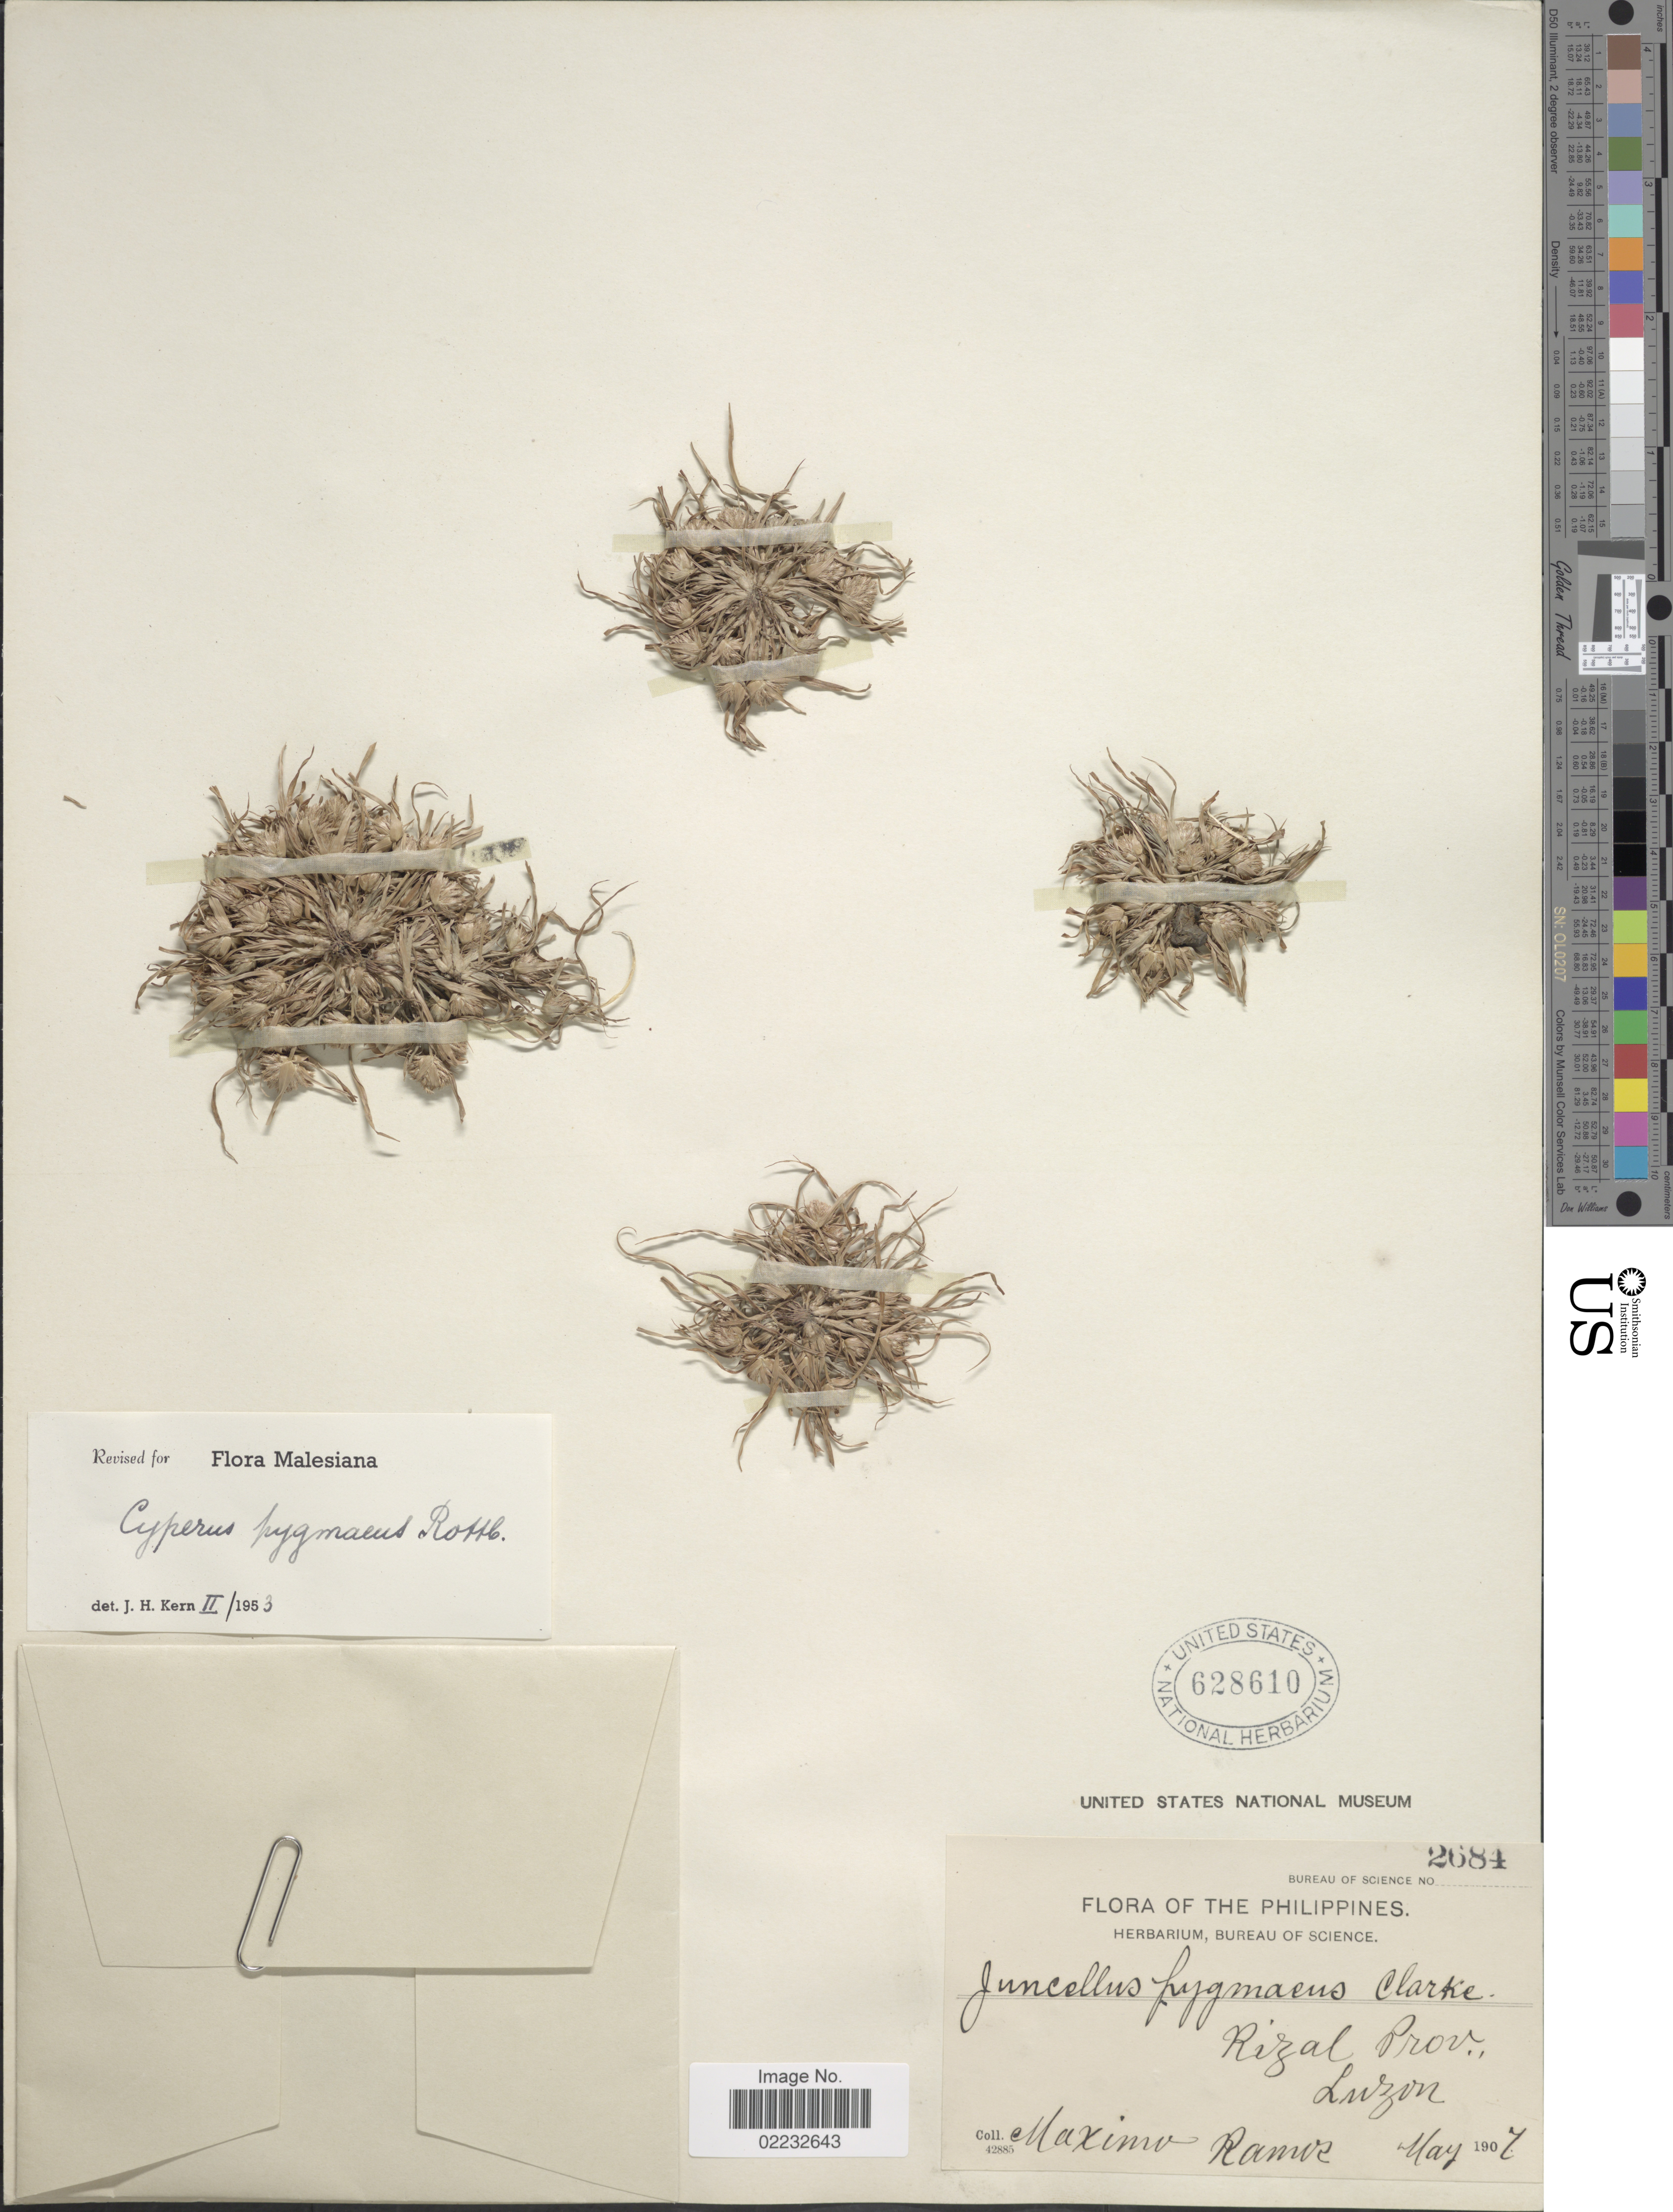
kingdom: Plantae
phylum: Tracheophyta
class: Liliopsida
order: Poales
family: Cyperaceae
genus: Cyperus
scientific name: Cyperus pygmaeus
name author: Rottb.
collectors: M. Ramos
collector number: Bureau of Science 2684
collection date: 1907-05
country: Philippines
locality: Rizal Prov., Luzon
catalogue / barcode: US 628610